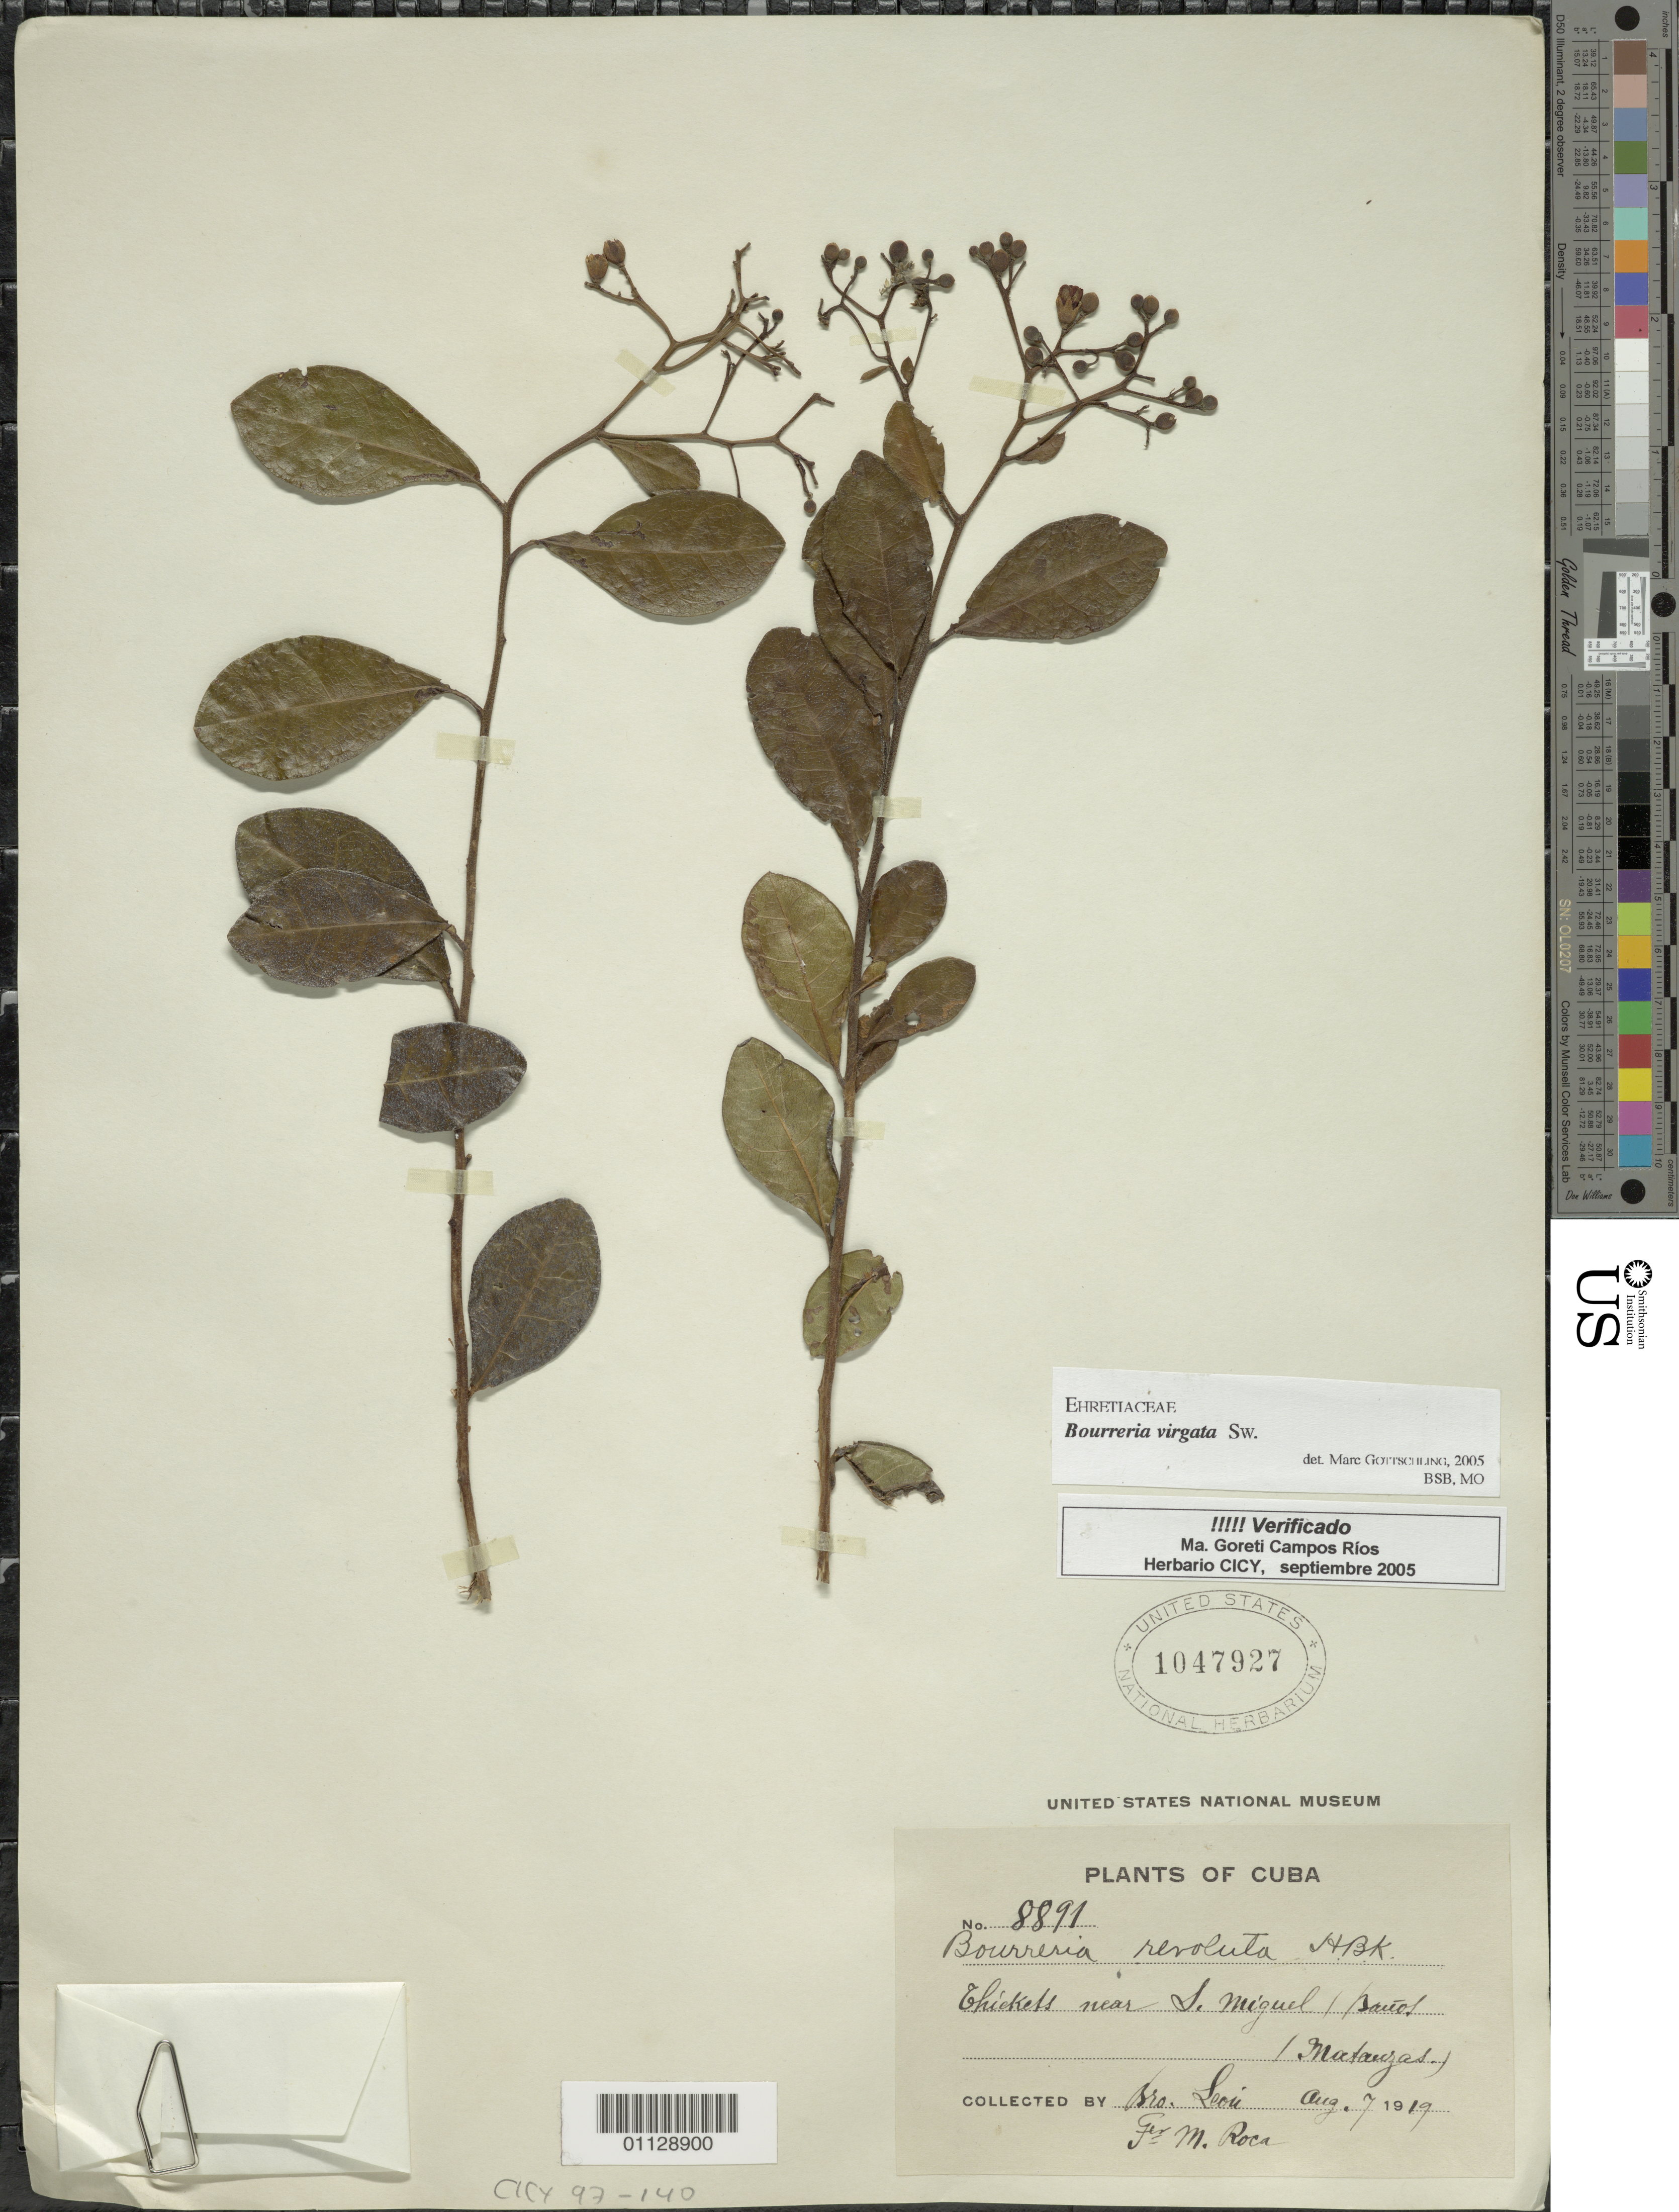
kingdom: Plantae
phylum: Tracheophyta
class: Magnoliopsida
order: Boraginales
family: Ehretiaceae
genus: Bourreria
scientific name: Bourreria virgata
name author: (Sw.) G. Don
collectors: Bro. León & M. Roca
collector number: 8891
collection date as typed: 07 Aug 1919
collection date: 1919-08-07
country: Cuba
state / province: Matanzas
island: Cuba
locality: Thickets near S. Miguel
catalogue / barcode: US 1047927